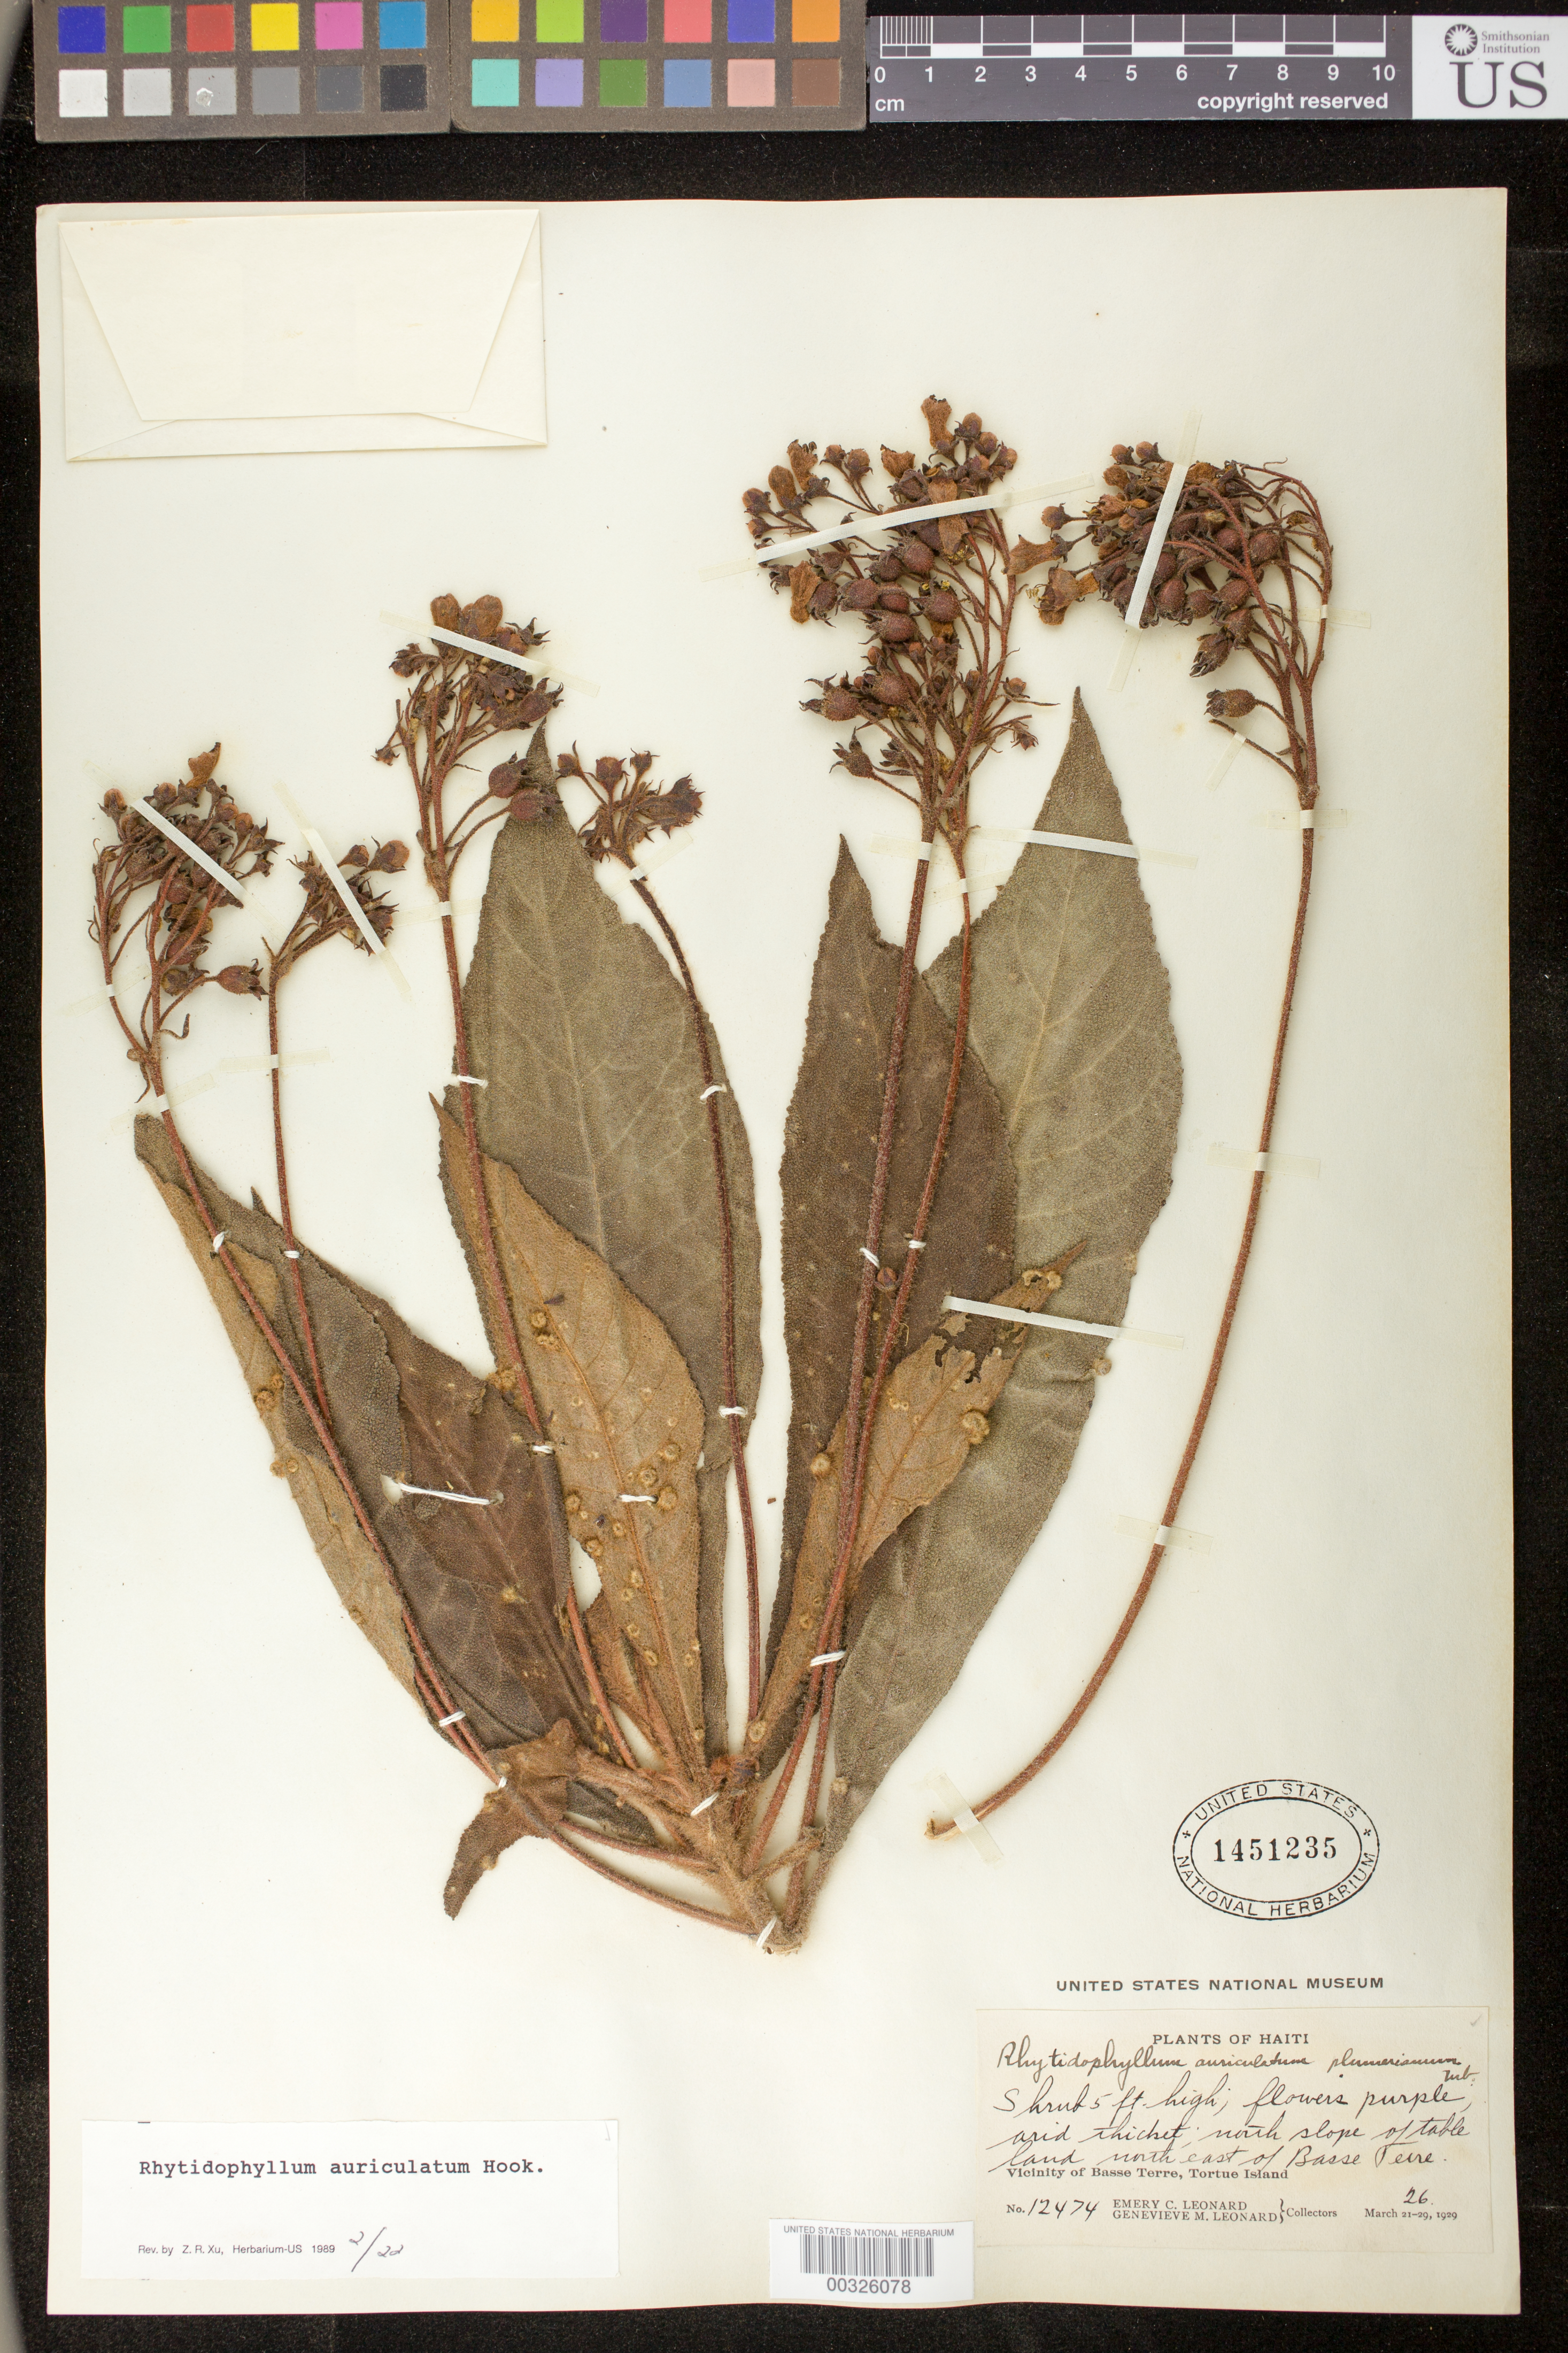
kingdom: Plantae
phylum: Tracheophyta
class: Magnoliopsida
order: Lamiales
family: Gesneriaceae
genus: Rhytidophyllum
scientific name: Rhytidophyllum auriculatum var. angustatum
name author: Urb.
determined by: Skog, Laurence E.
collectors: E. C. Leonard & G. M. Leonard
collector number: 12474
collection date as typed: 26 Mar 1929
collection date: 1929-03-26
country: Haiti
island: Ile de la Tortue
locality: Tortue Island, vicinity of Basse Terre, N slope of table land NE of Basse Terre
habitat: Arid thicket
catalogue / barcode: US 1451235